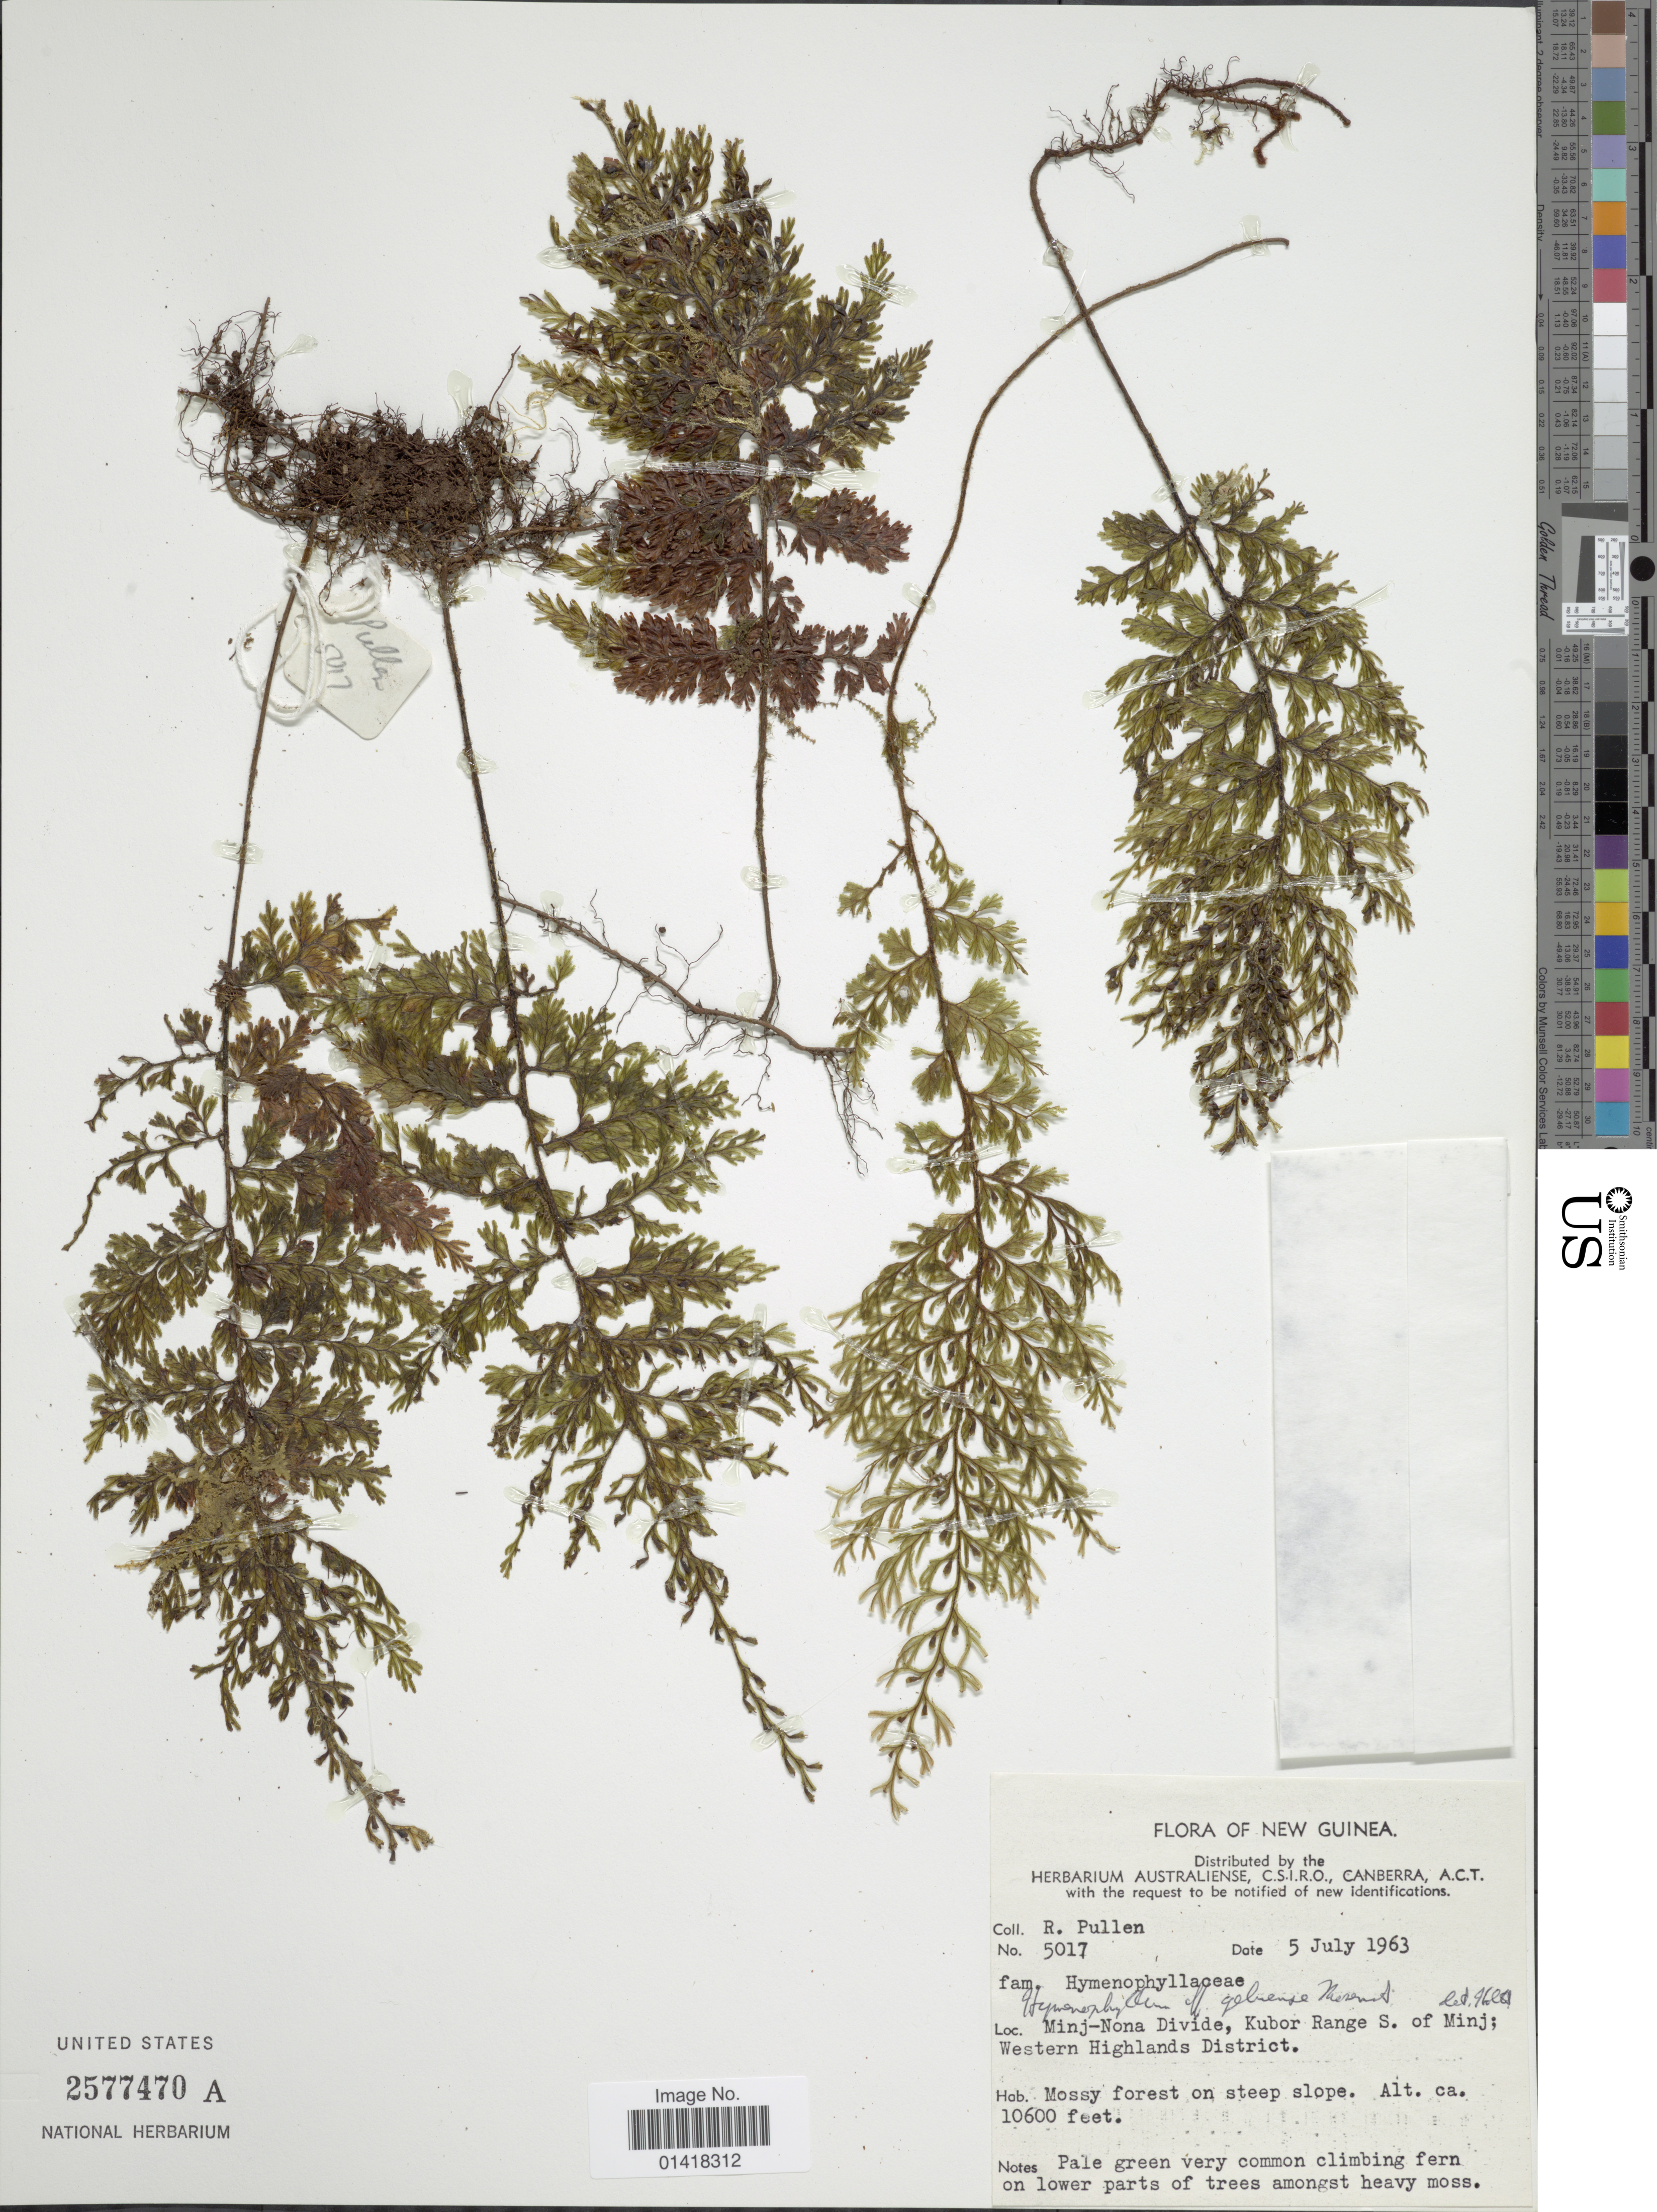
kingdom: Plantae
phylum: Tracheophyta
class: Polypodiopsida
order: Hymenophyllales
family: Hymenophyllaceae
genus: Hymenophyllum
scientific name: Hymenophyllum geluense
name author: Rosenst.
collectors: R. Pullen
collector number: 5017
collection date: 1963-07-05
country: Papua New Guinea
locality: Minj-Nona Divide, Kubor Range S. of Minj; Western Highlands District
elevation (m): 3231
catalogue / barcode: US 3577470A